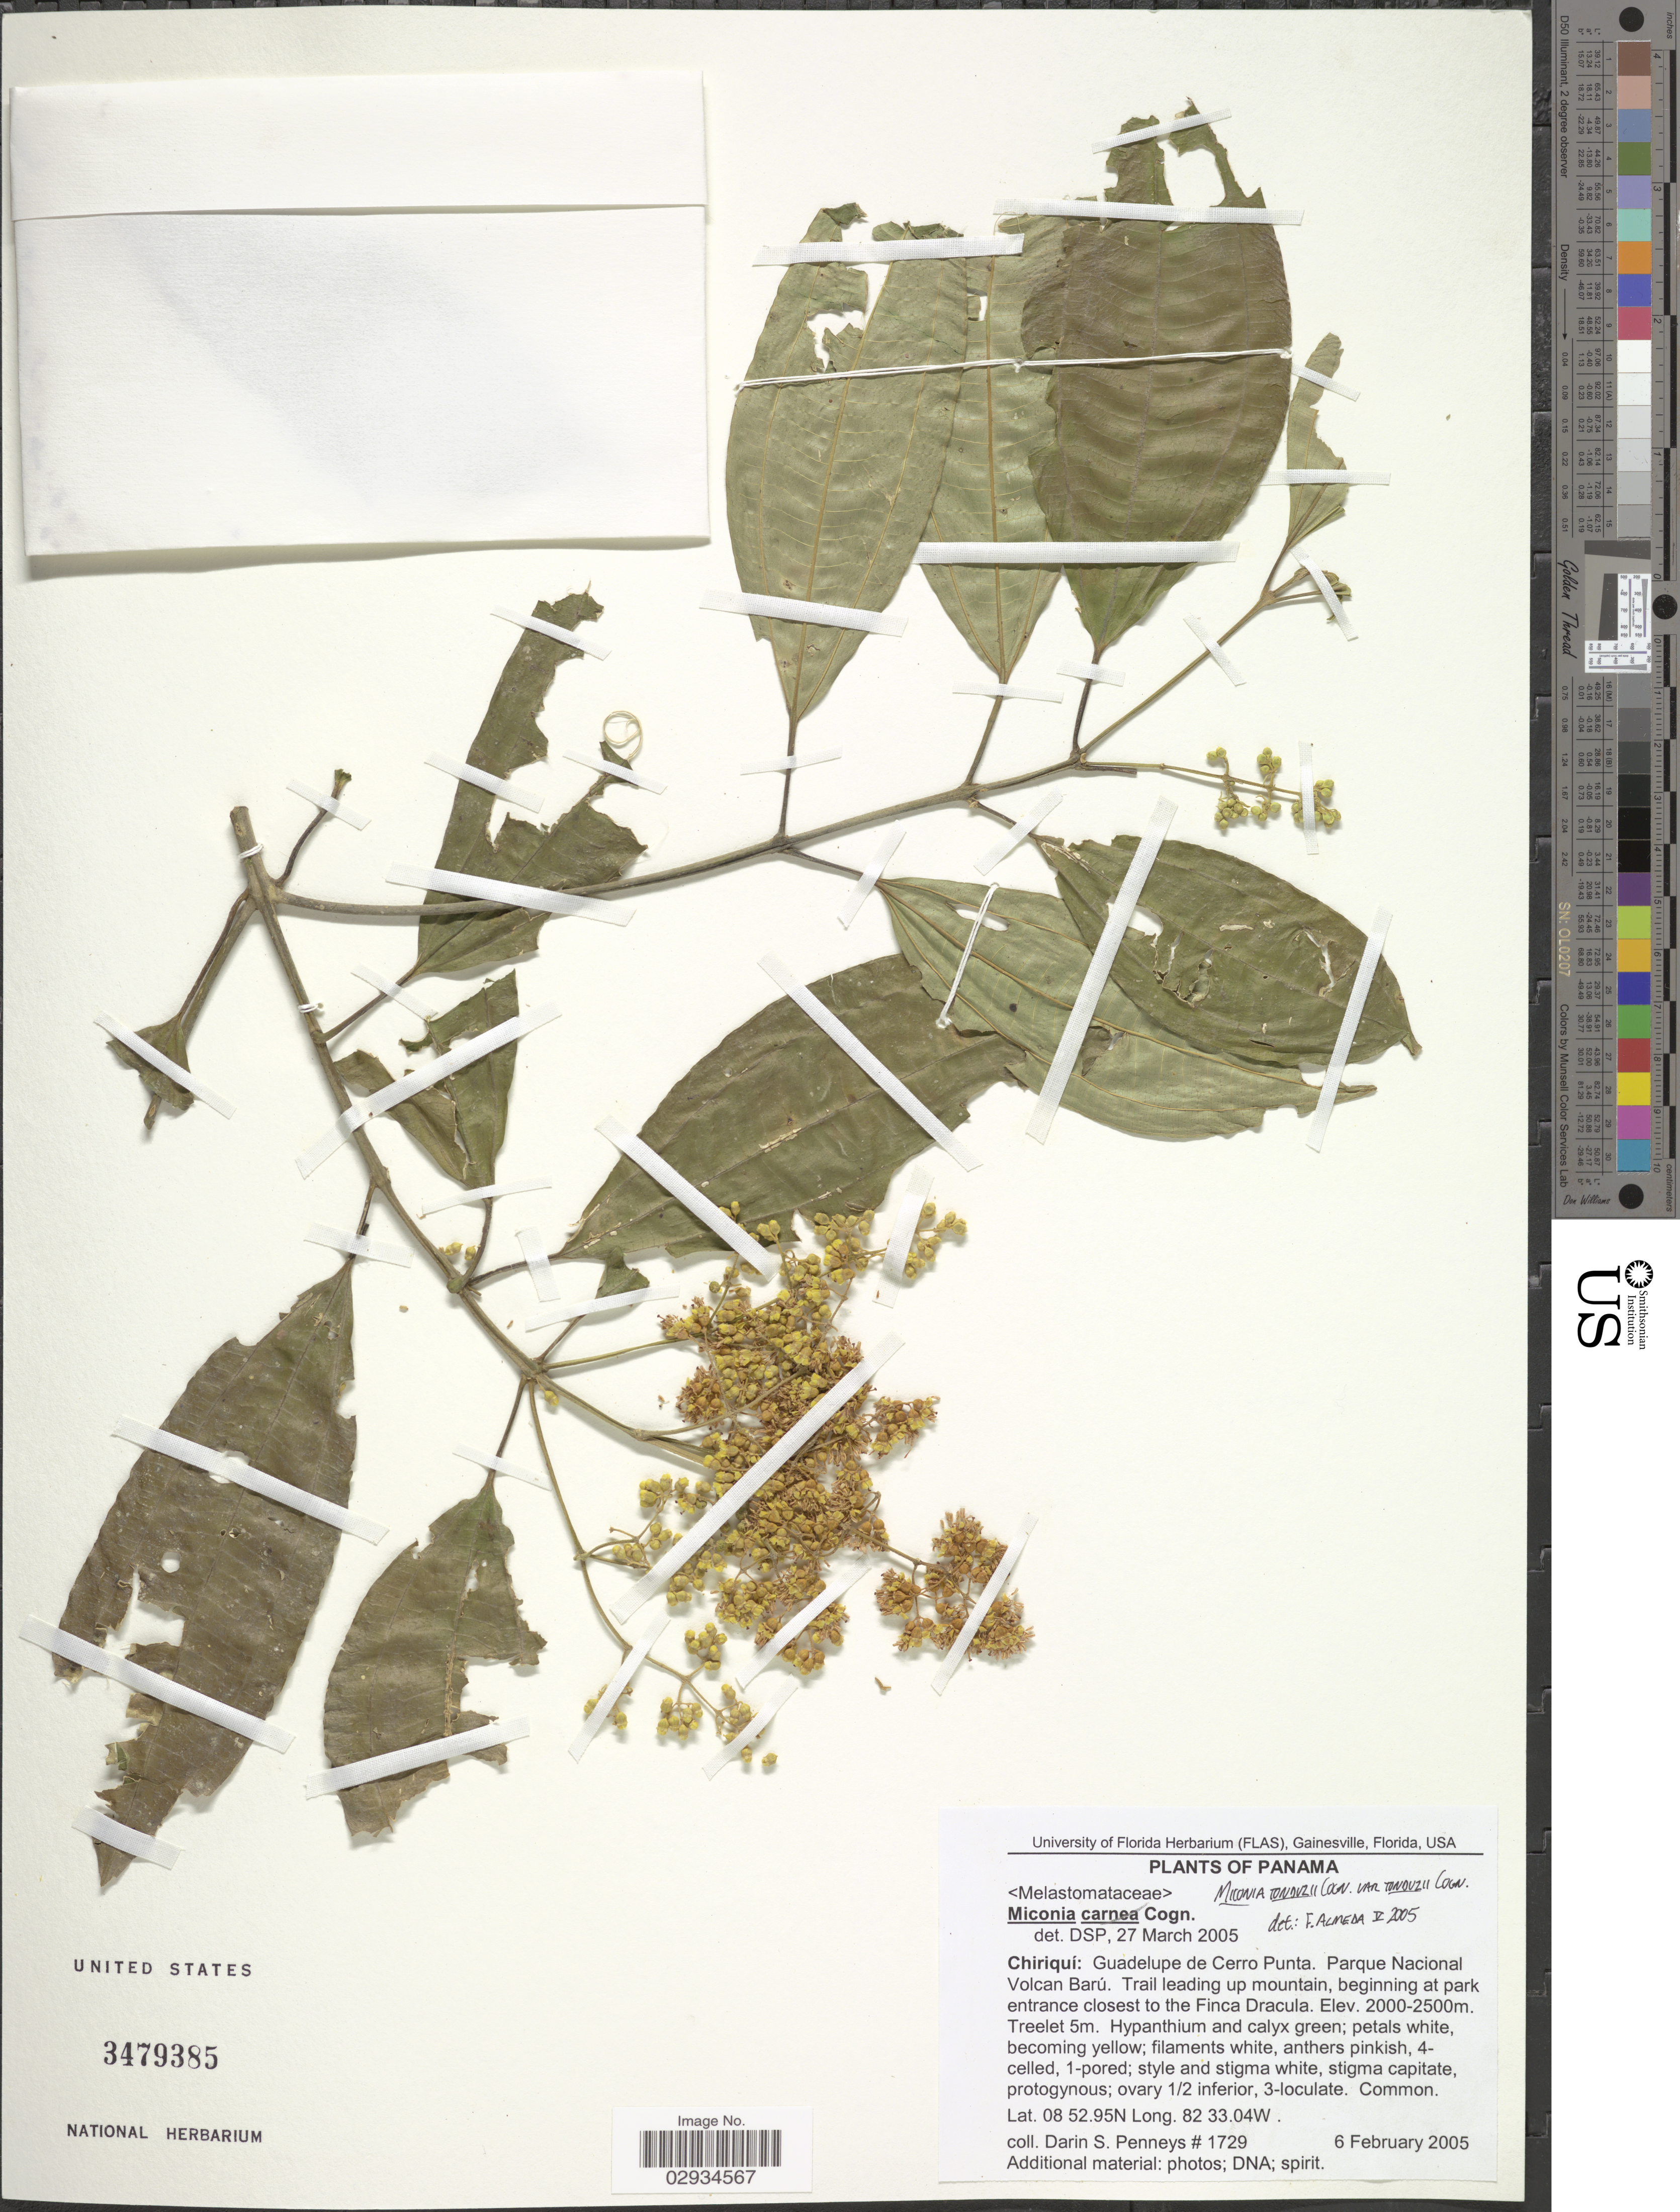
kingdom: Plantae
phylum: Tracheophyta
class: Magnoliopsida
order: Myrtales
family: Melastomataceae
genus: Miconia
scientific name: Miconia tonduzii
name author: Cogn. in A. DC.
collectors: D. S. Penneys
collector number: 1729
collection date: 2005-02-06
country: Panama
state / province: Chiriqui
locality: Guadelupe de Cerro Punta. Parque Nacional Volcan Barú. Trail leading up mountain, beginning at park entrance closest to the Finca Dracula.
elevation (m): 2000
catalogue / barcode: US 3479385